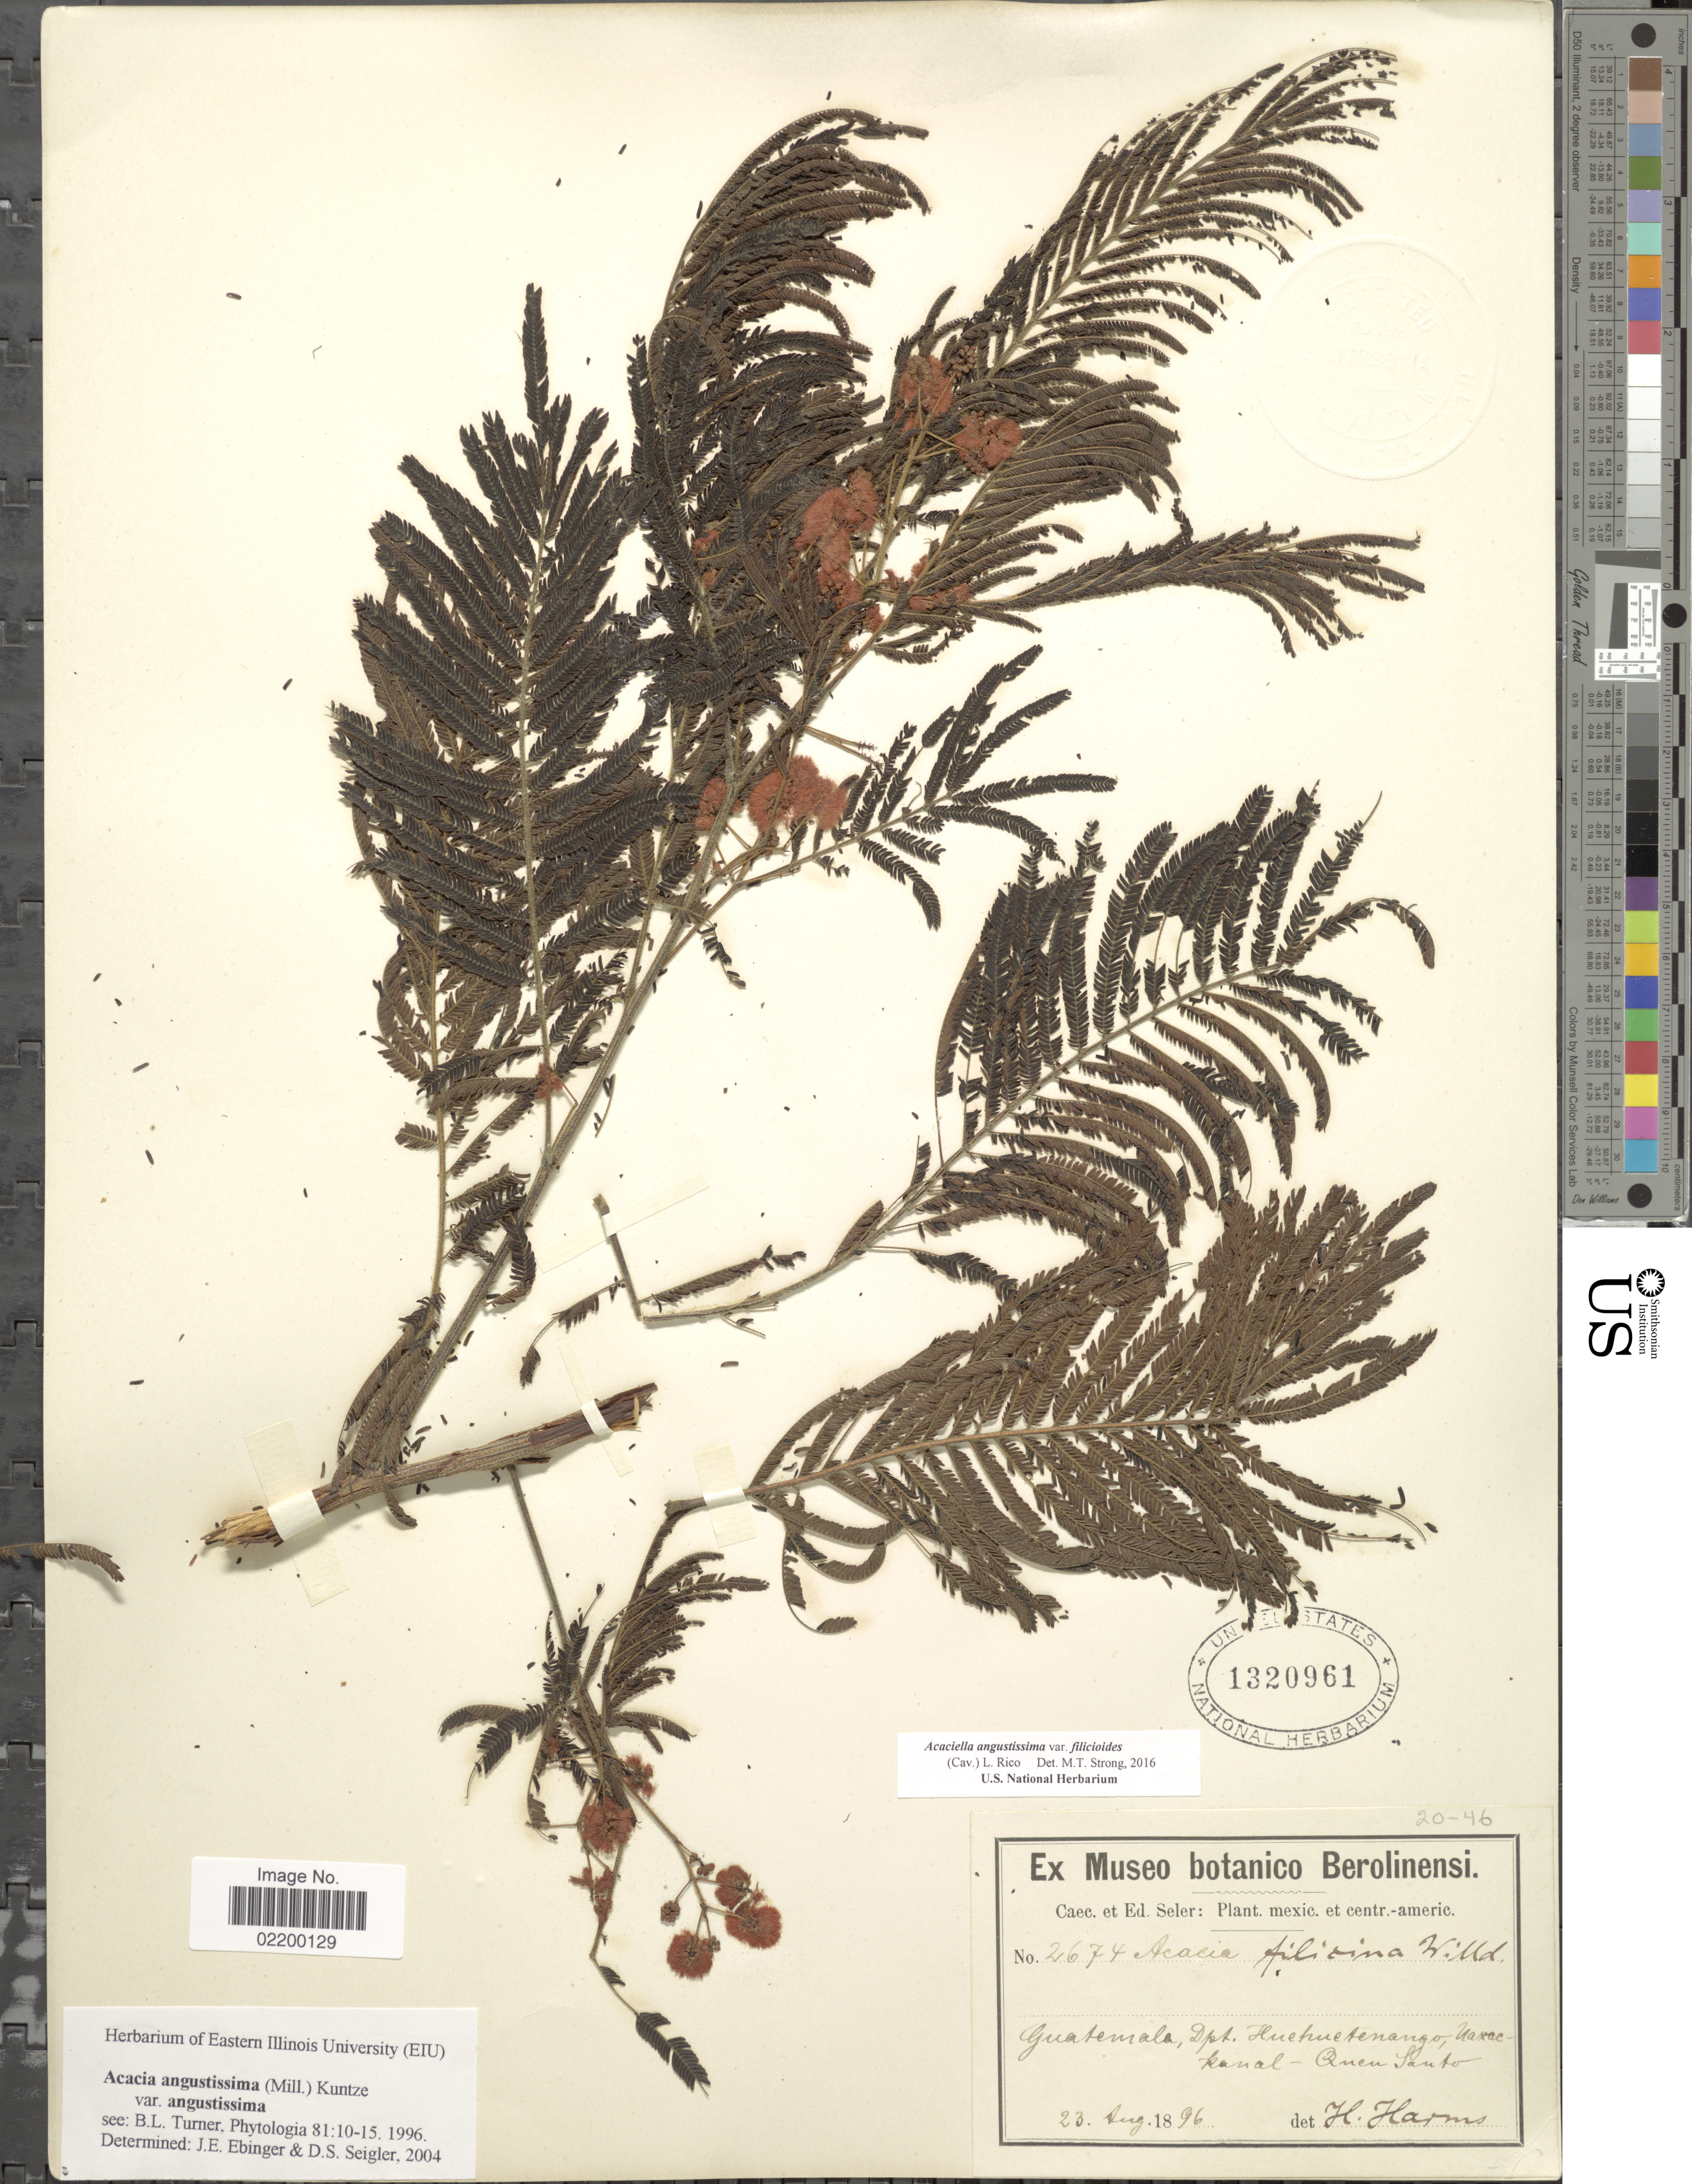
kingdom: Plantae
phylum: Tracheophyta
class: Magnoliopsida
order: Fabales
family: Fabaceae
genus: Acaciella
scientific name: Acaciella angustissima var. filicioides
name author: (Cav.) L. Rico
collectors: ex Caec. et Ed Seler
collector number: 2674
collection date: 1896-08-23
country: Guatemala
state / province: Huehuetenango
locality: Guatemala, Dpt. Huehuetenango, Uaxac-kanal- Quen Santo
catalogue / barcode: US 1320961